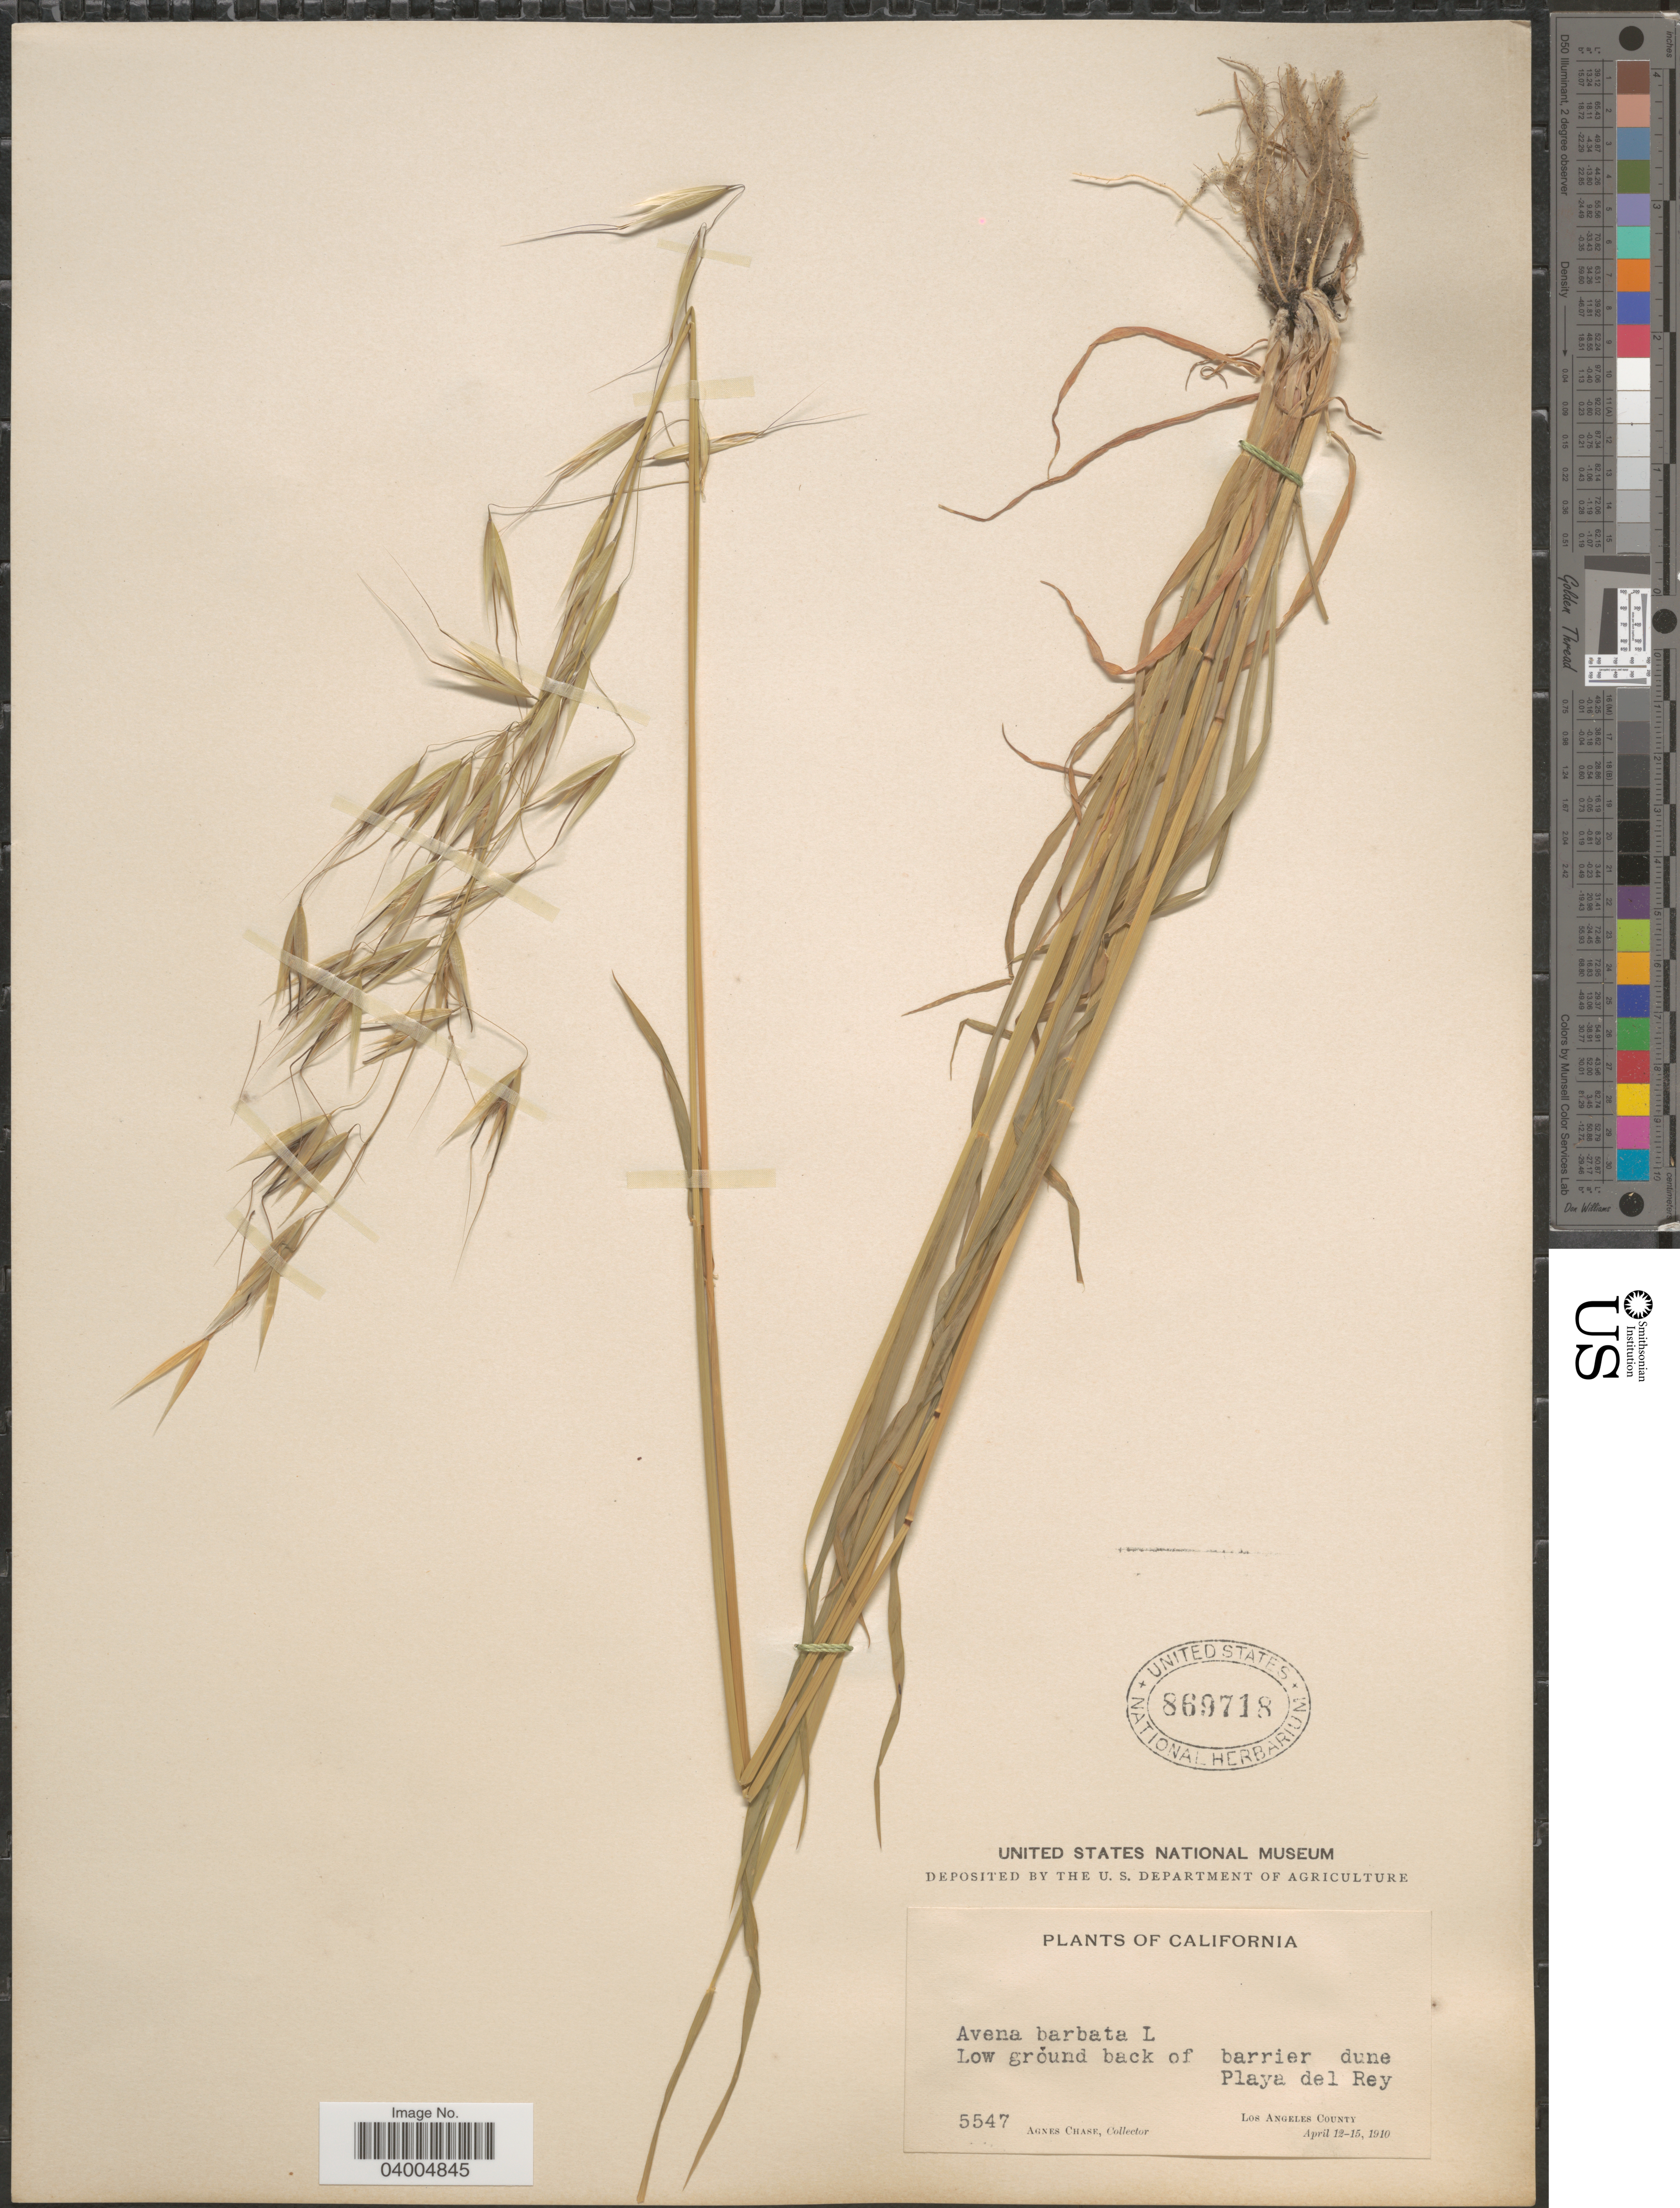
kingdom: Plantae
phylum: Tracheophyta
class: Liliopsida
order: Poales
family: Poaceae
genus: Avena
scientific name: Avena barbata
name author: Pott ex Link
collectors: A. Chase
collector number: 5547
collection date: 1910-04-12/1910-04-15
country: United States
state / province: California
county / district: Los Angeles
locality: Playa del Rey. Los Angeles County.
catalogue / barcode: US 869718